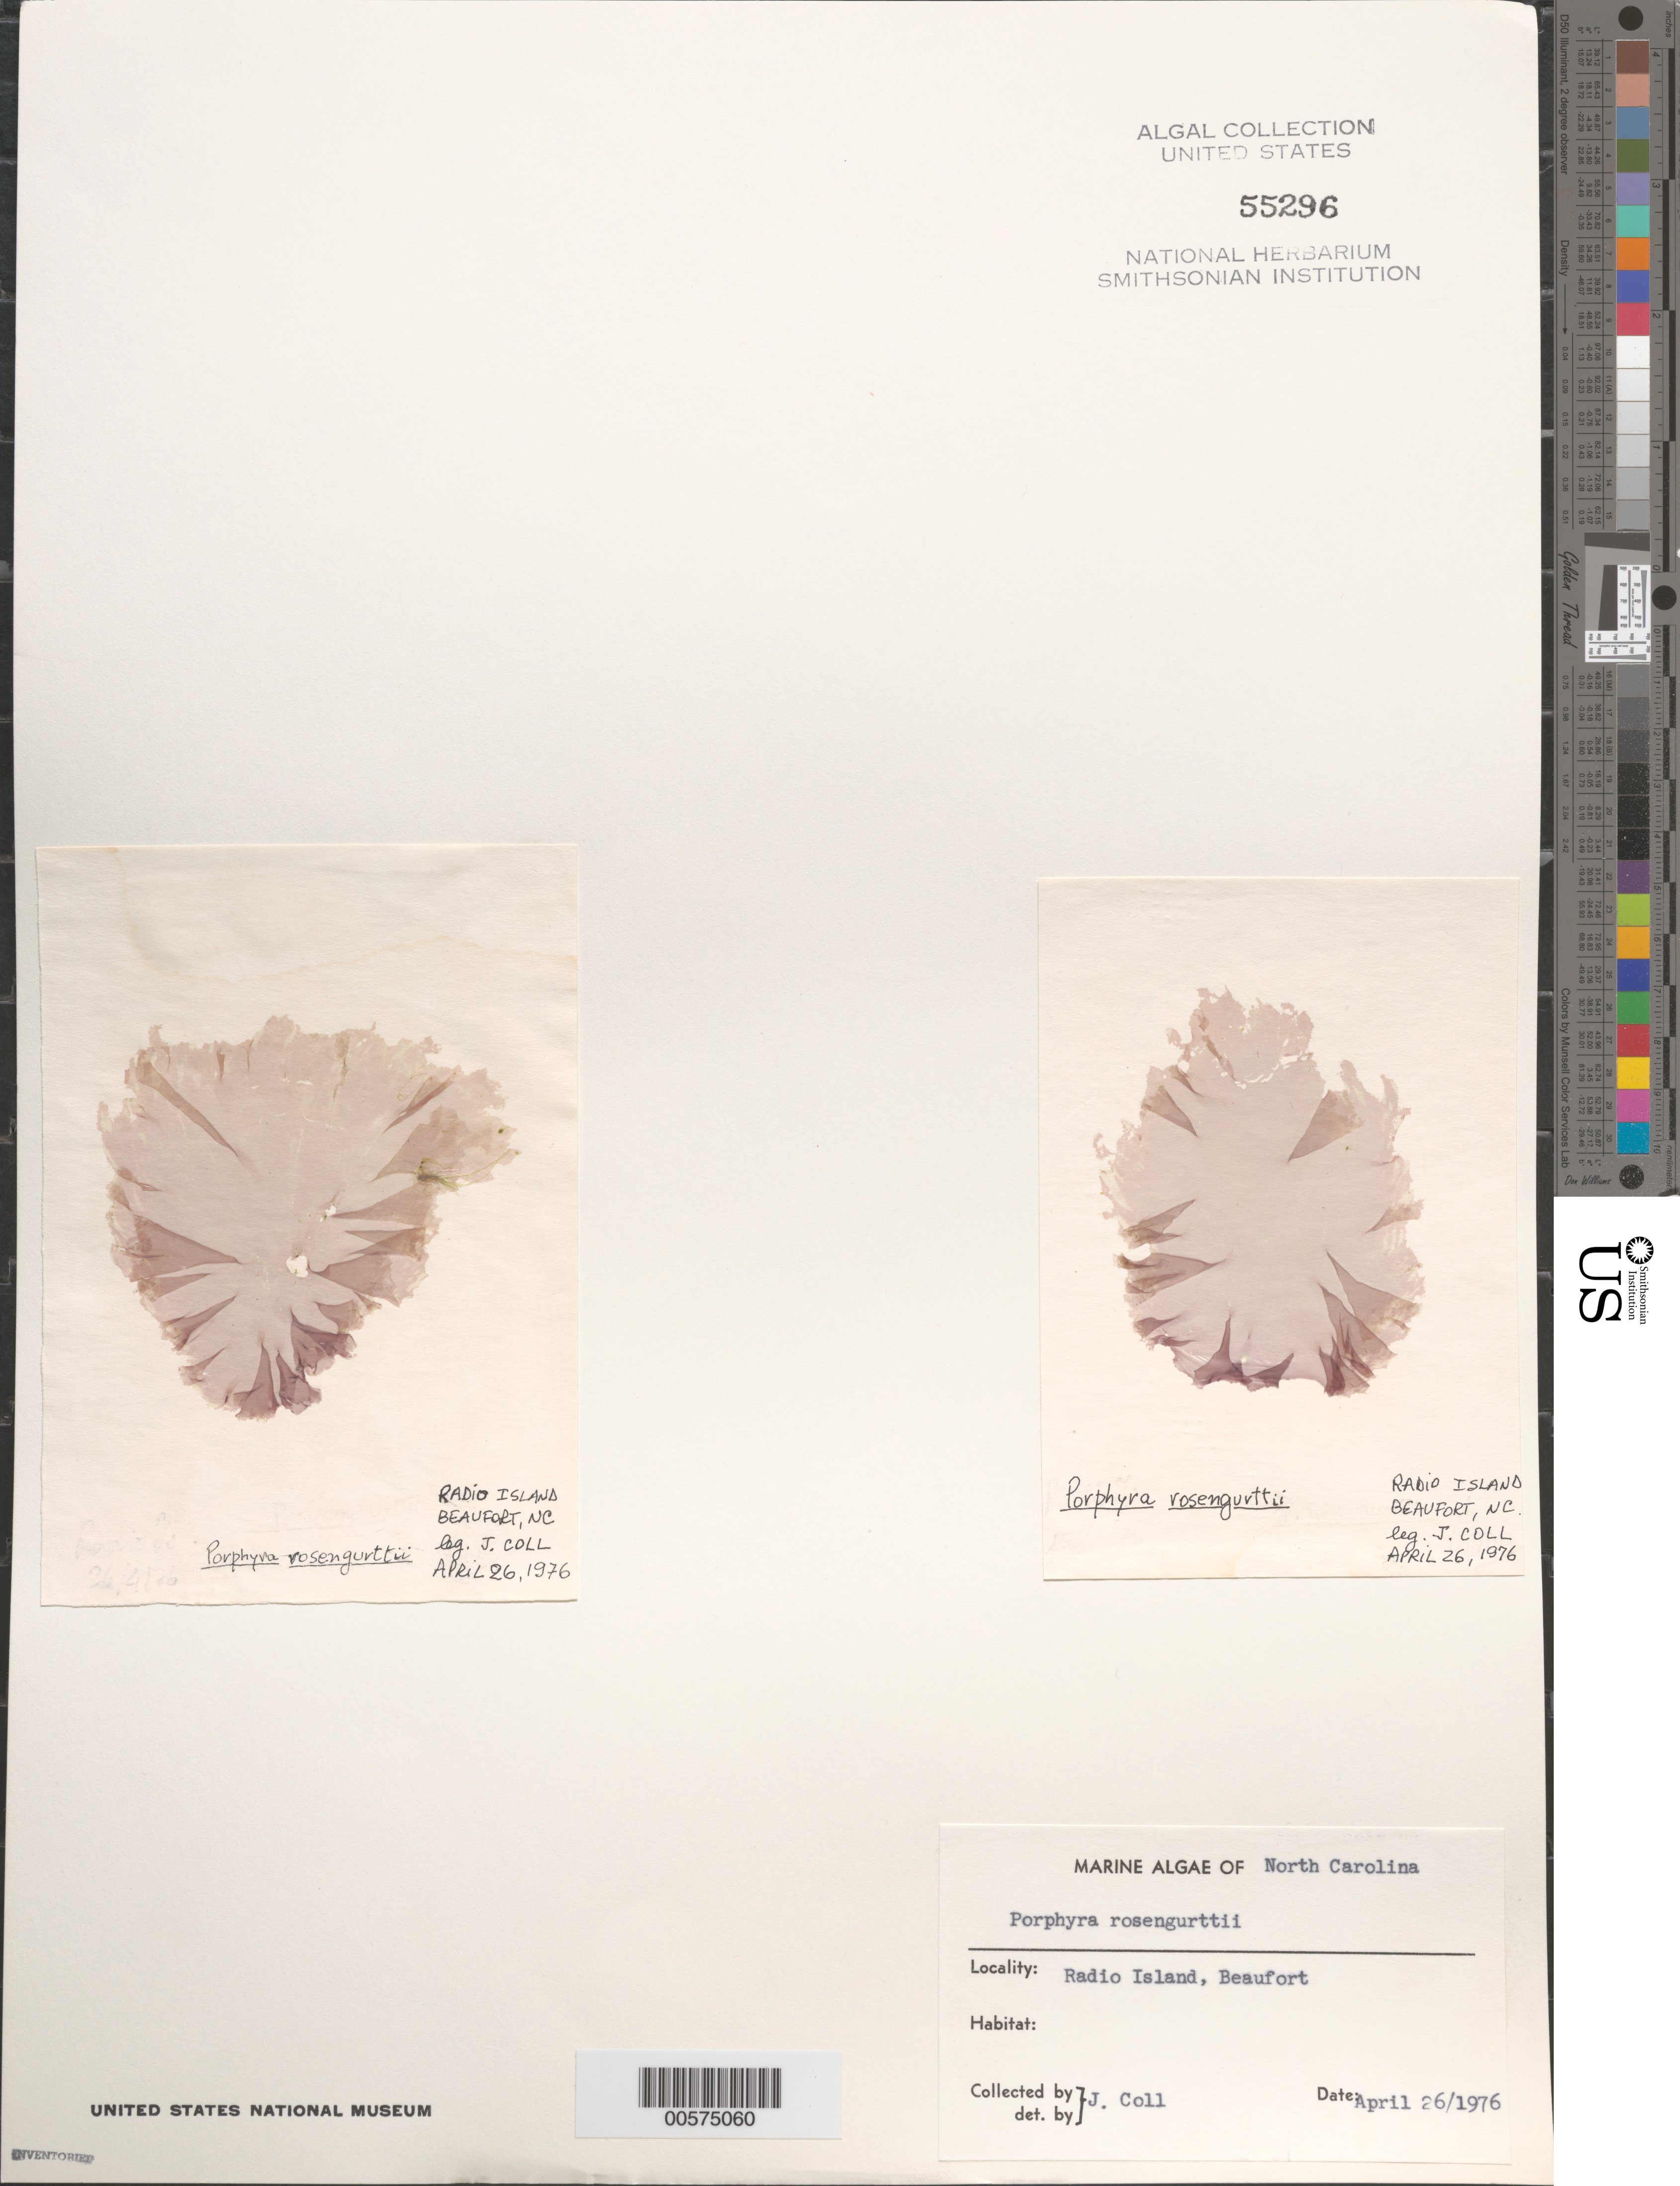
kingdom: Plantae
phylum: Rhodophyta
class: Bangiophyceae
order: Bangiales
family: Bangiaceae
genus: Porphyra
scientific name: Porphyra rosengurttii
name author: Coll & Cox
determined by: Coll, P.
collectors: J. Coll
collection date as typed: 26 Apr 1976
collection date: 1976-04-26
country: United States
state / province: North Carolina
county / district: Carteret County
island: Radio Island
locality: Beaufort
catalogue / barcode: US 55296